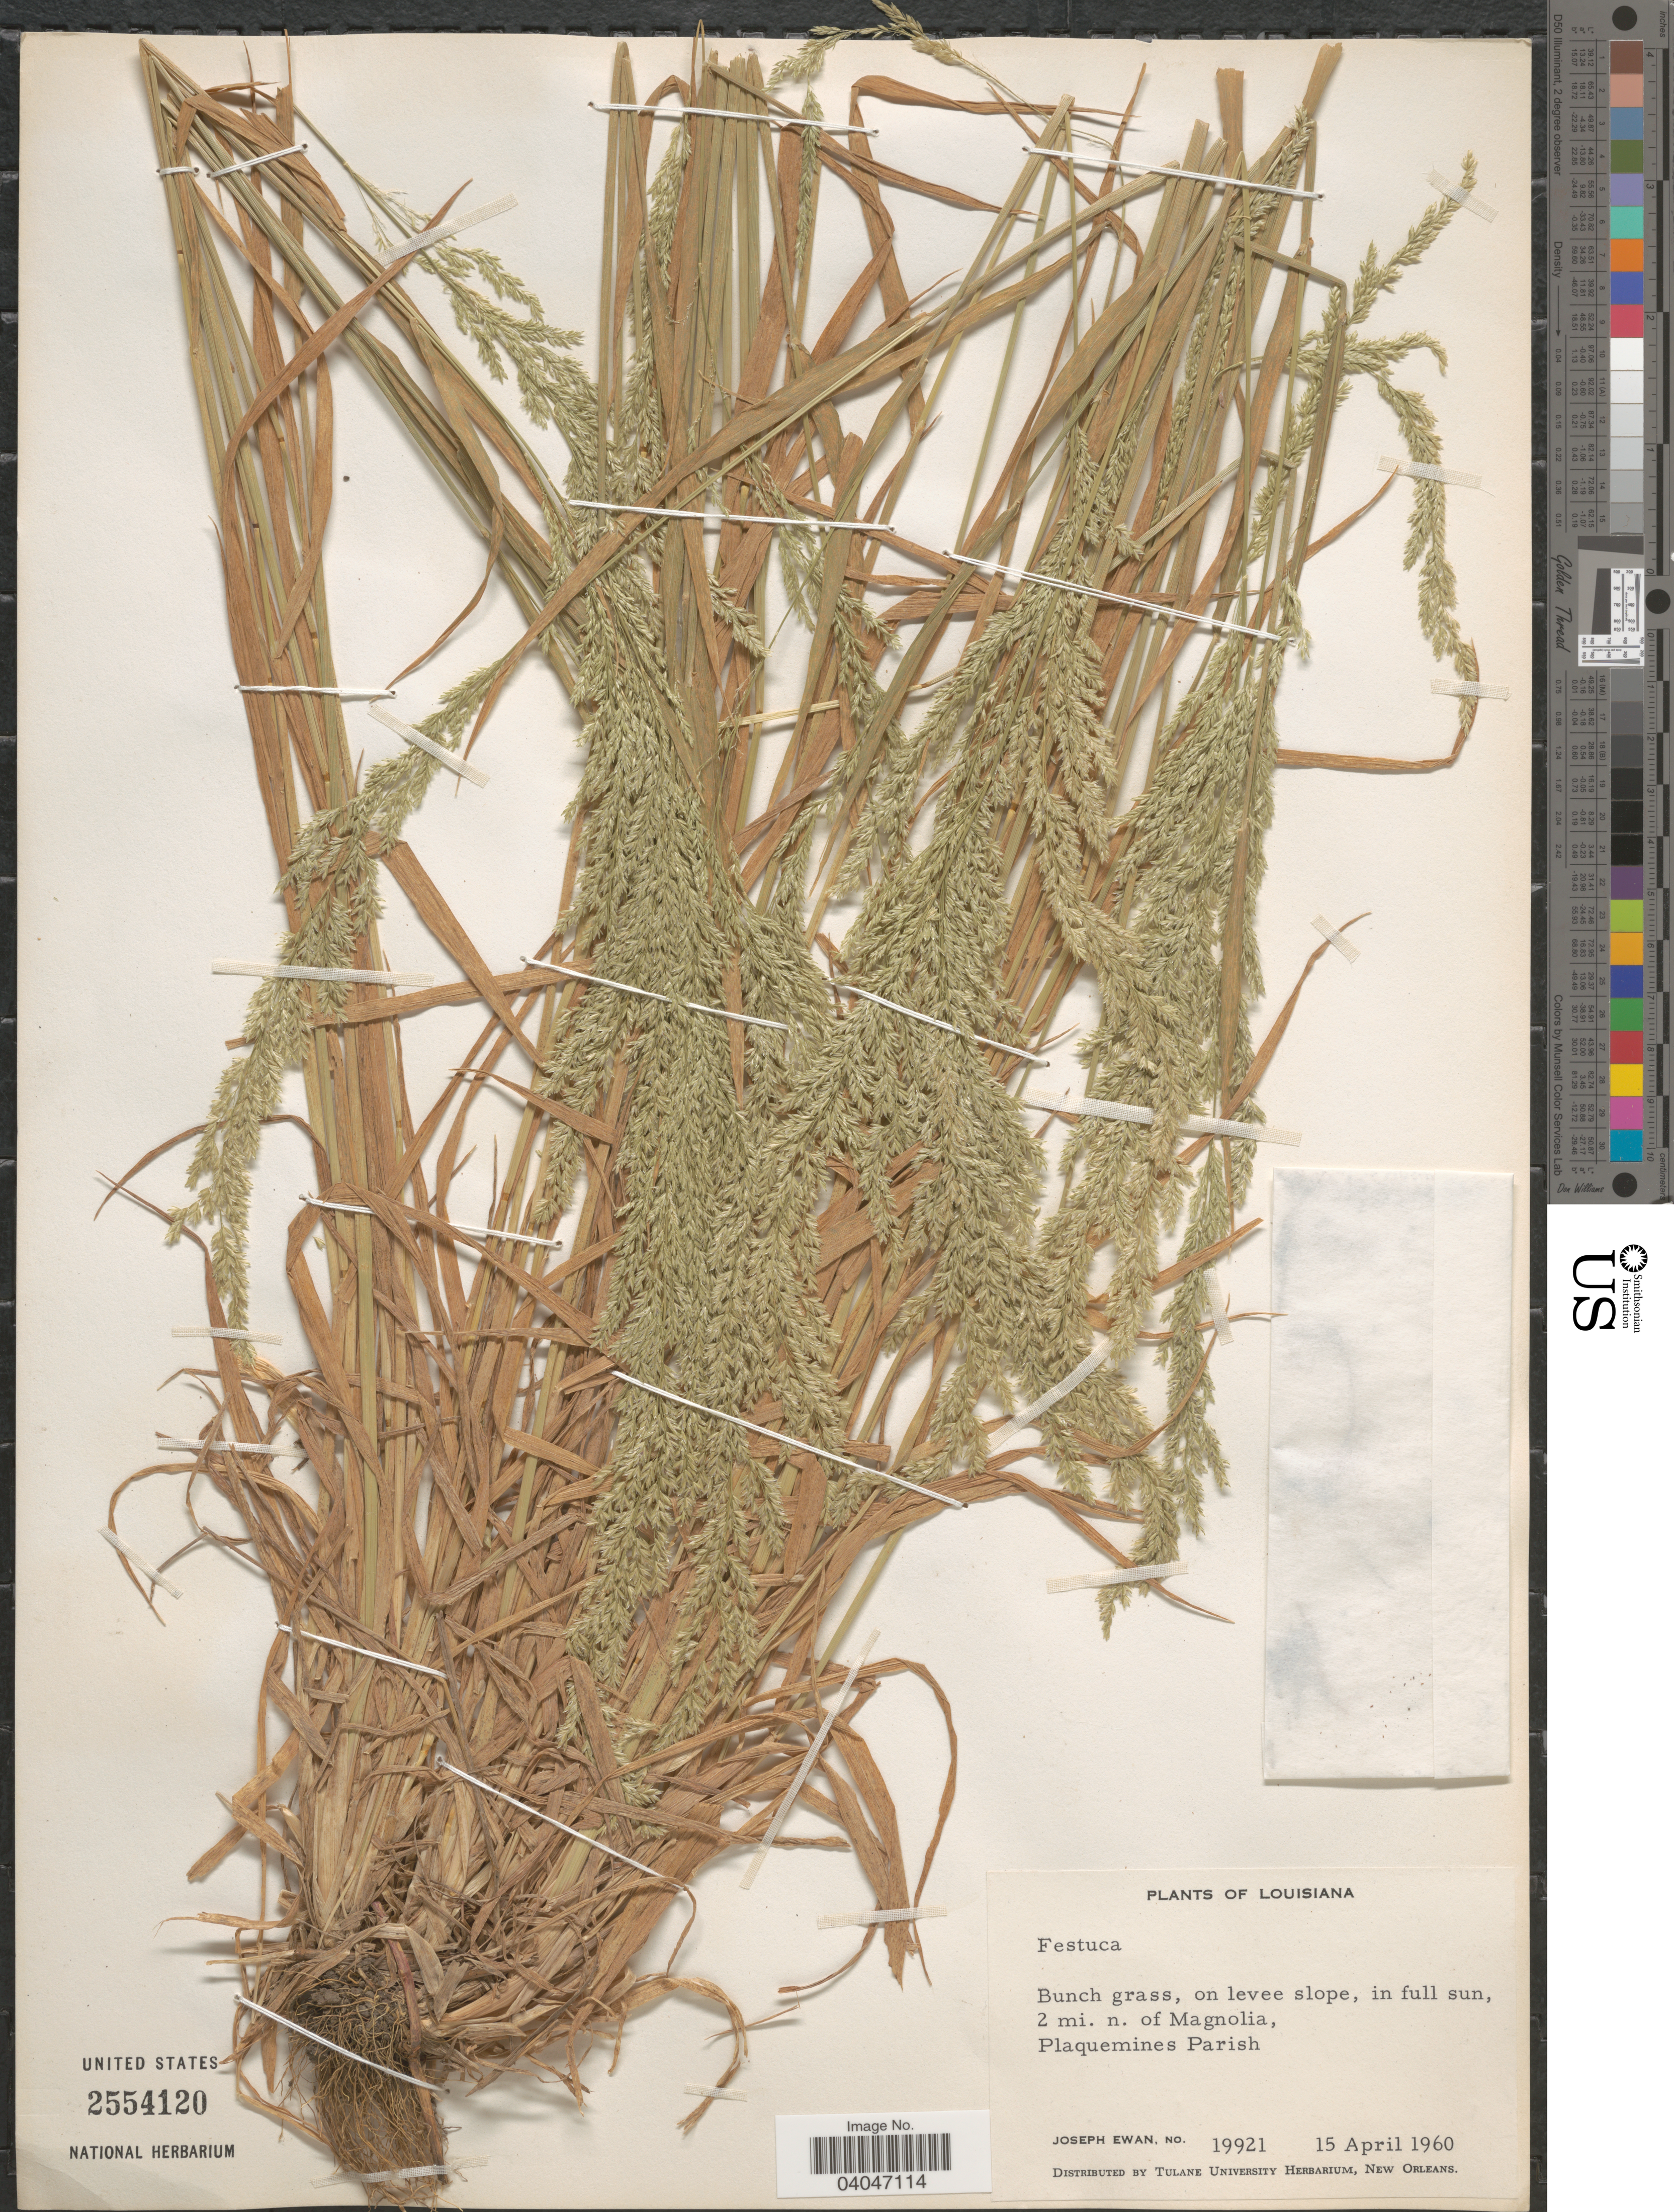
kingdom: Plantae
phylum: Tracheophyta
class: Liliopsida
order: Poales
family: Poaceae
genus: Festuca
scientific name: Festuca sp.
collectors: J. A. Ewan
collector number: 19921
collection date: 1960-04-15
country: United States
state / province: Louisiana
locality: Bunch grass, on levee slope, in full sun, 2 mi. n. of Magnolia, Plaquemines Parish.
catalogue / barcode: US 2554120